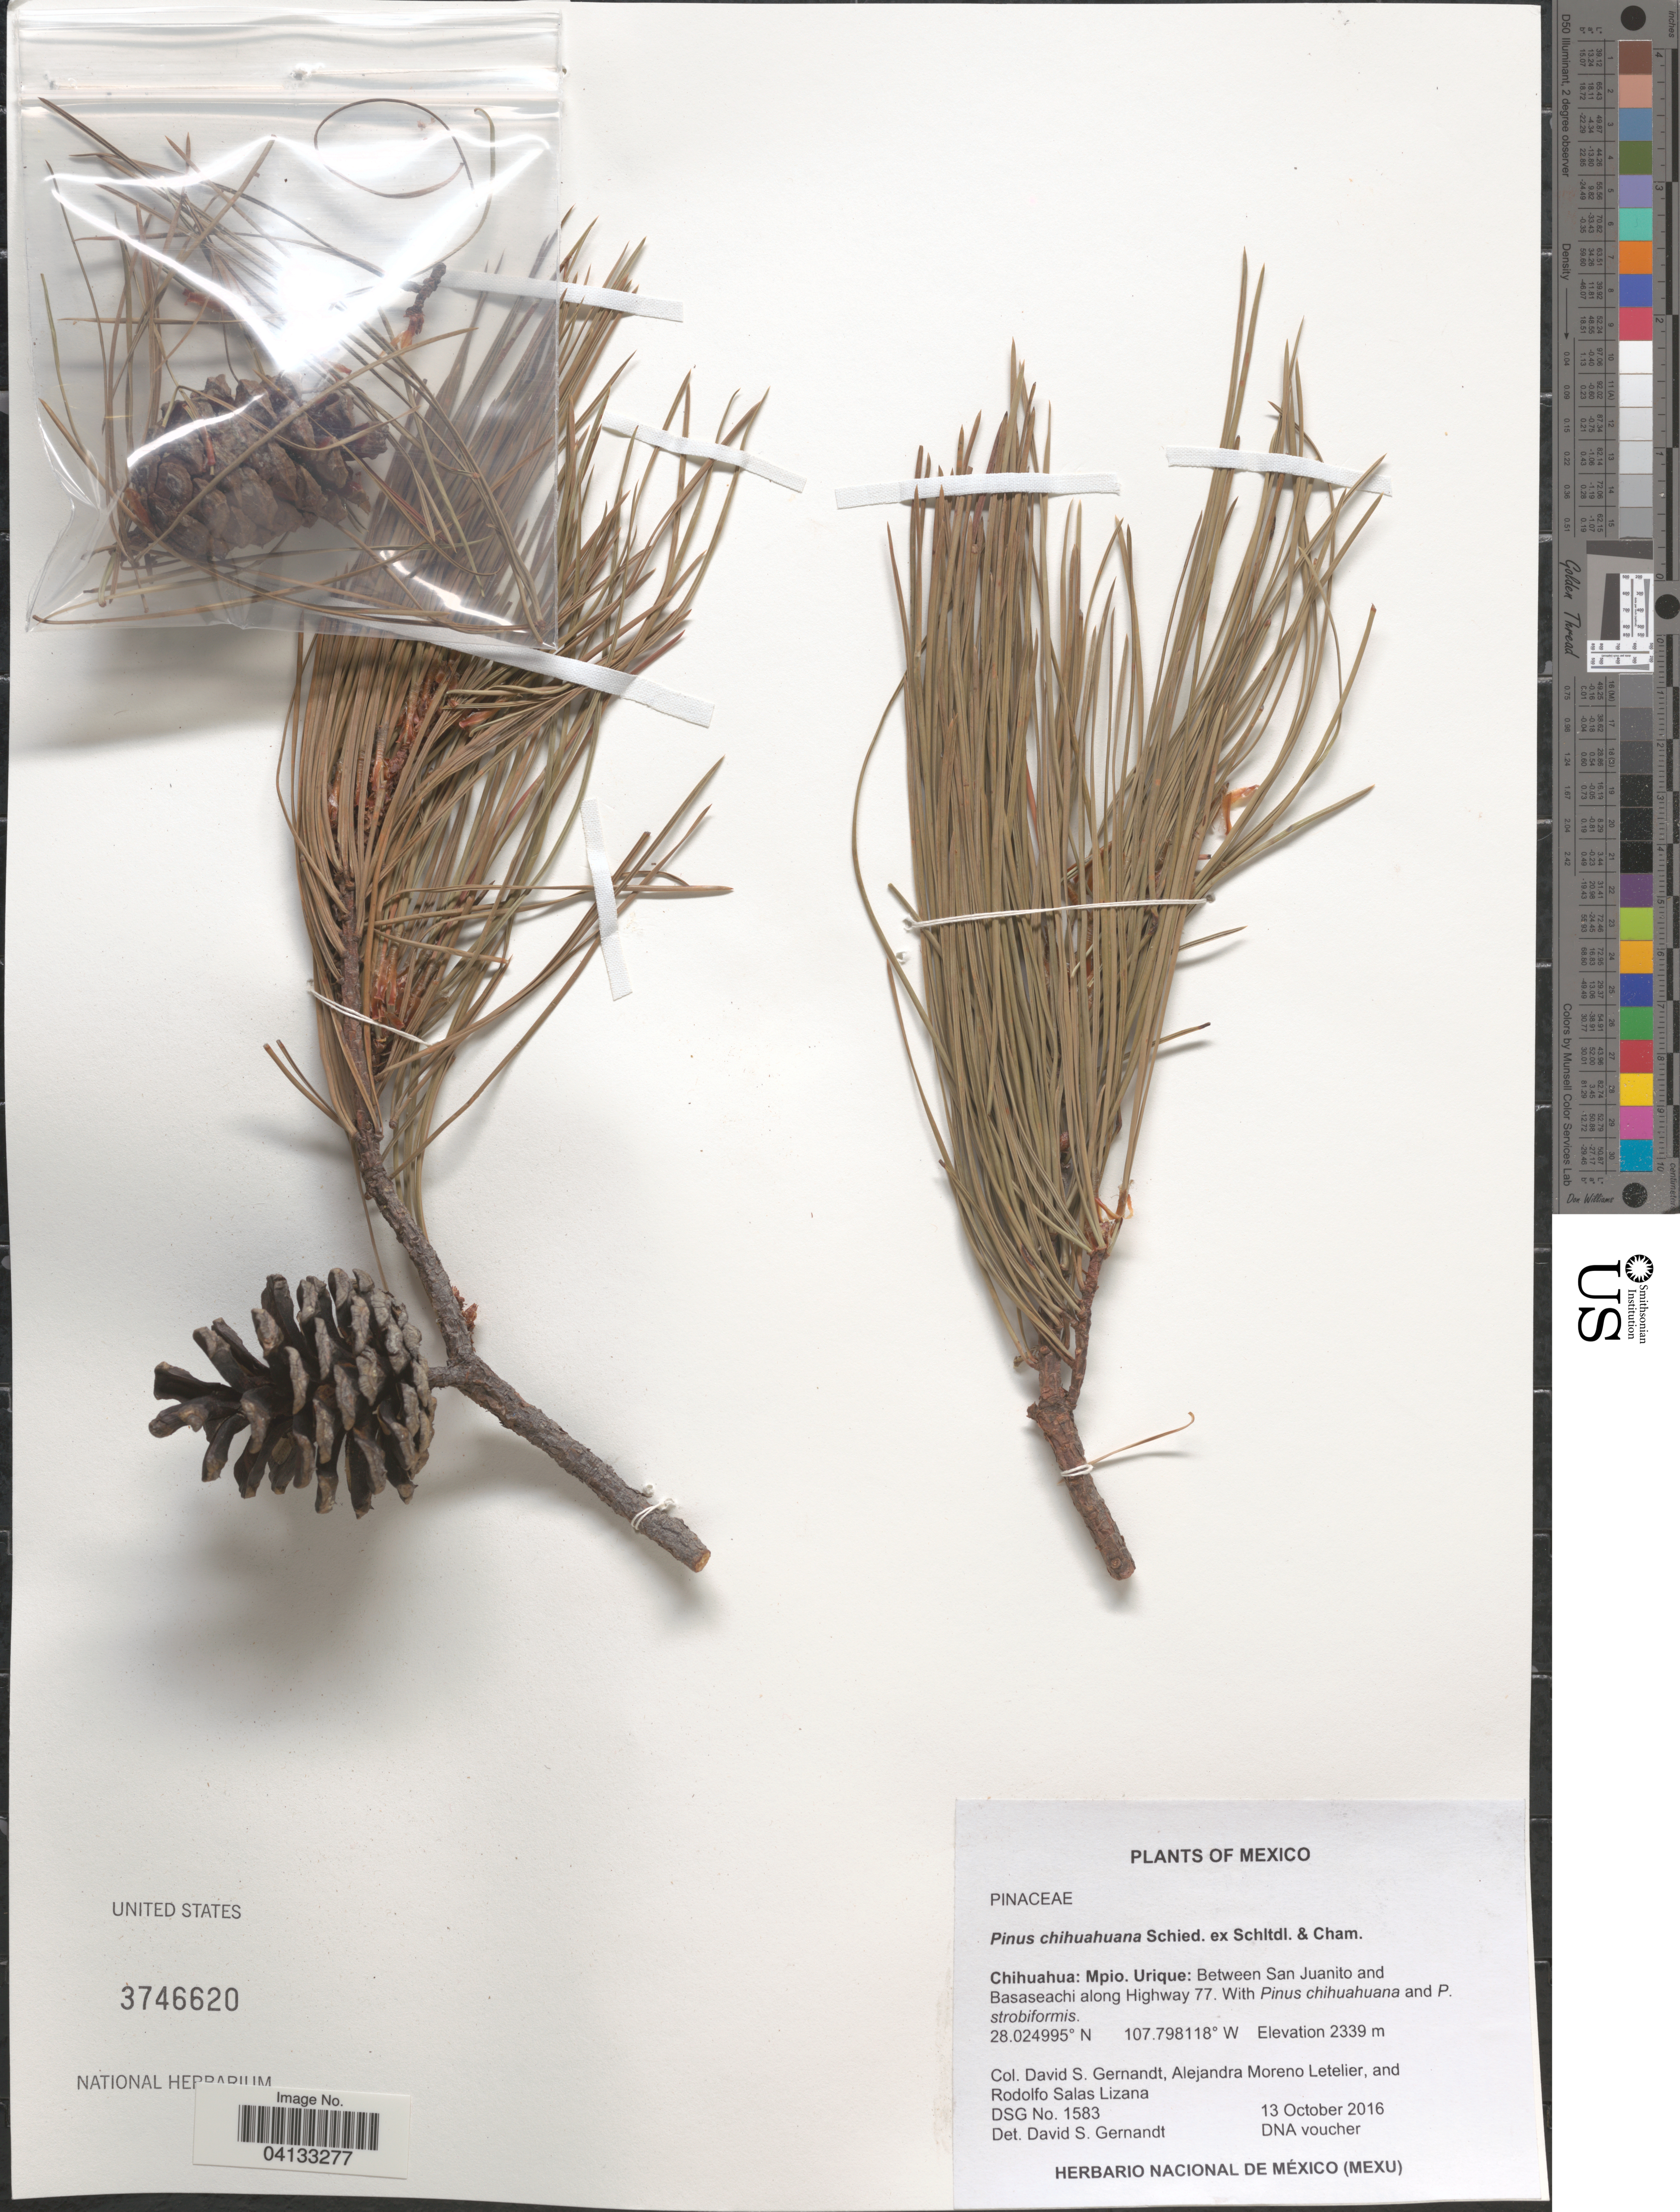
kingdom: Plantae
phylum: Tracheophyta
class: Pinopsida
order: Pinales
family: Pinaceae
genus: Pinus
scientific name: Pinus chihuahuana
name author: Engelm.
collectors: D. S. Gernandt, A. Letelier & R. Lizana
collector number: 1583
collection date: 2016-10-13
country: Mexico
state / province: Chihuahua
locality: Mpio. Urique: Between San Juanito and Basaseachi along Highway 77.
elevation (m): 2339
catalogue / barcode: US 3746620